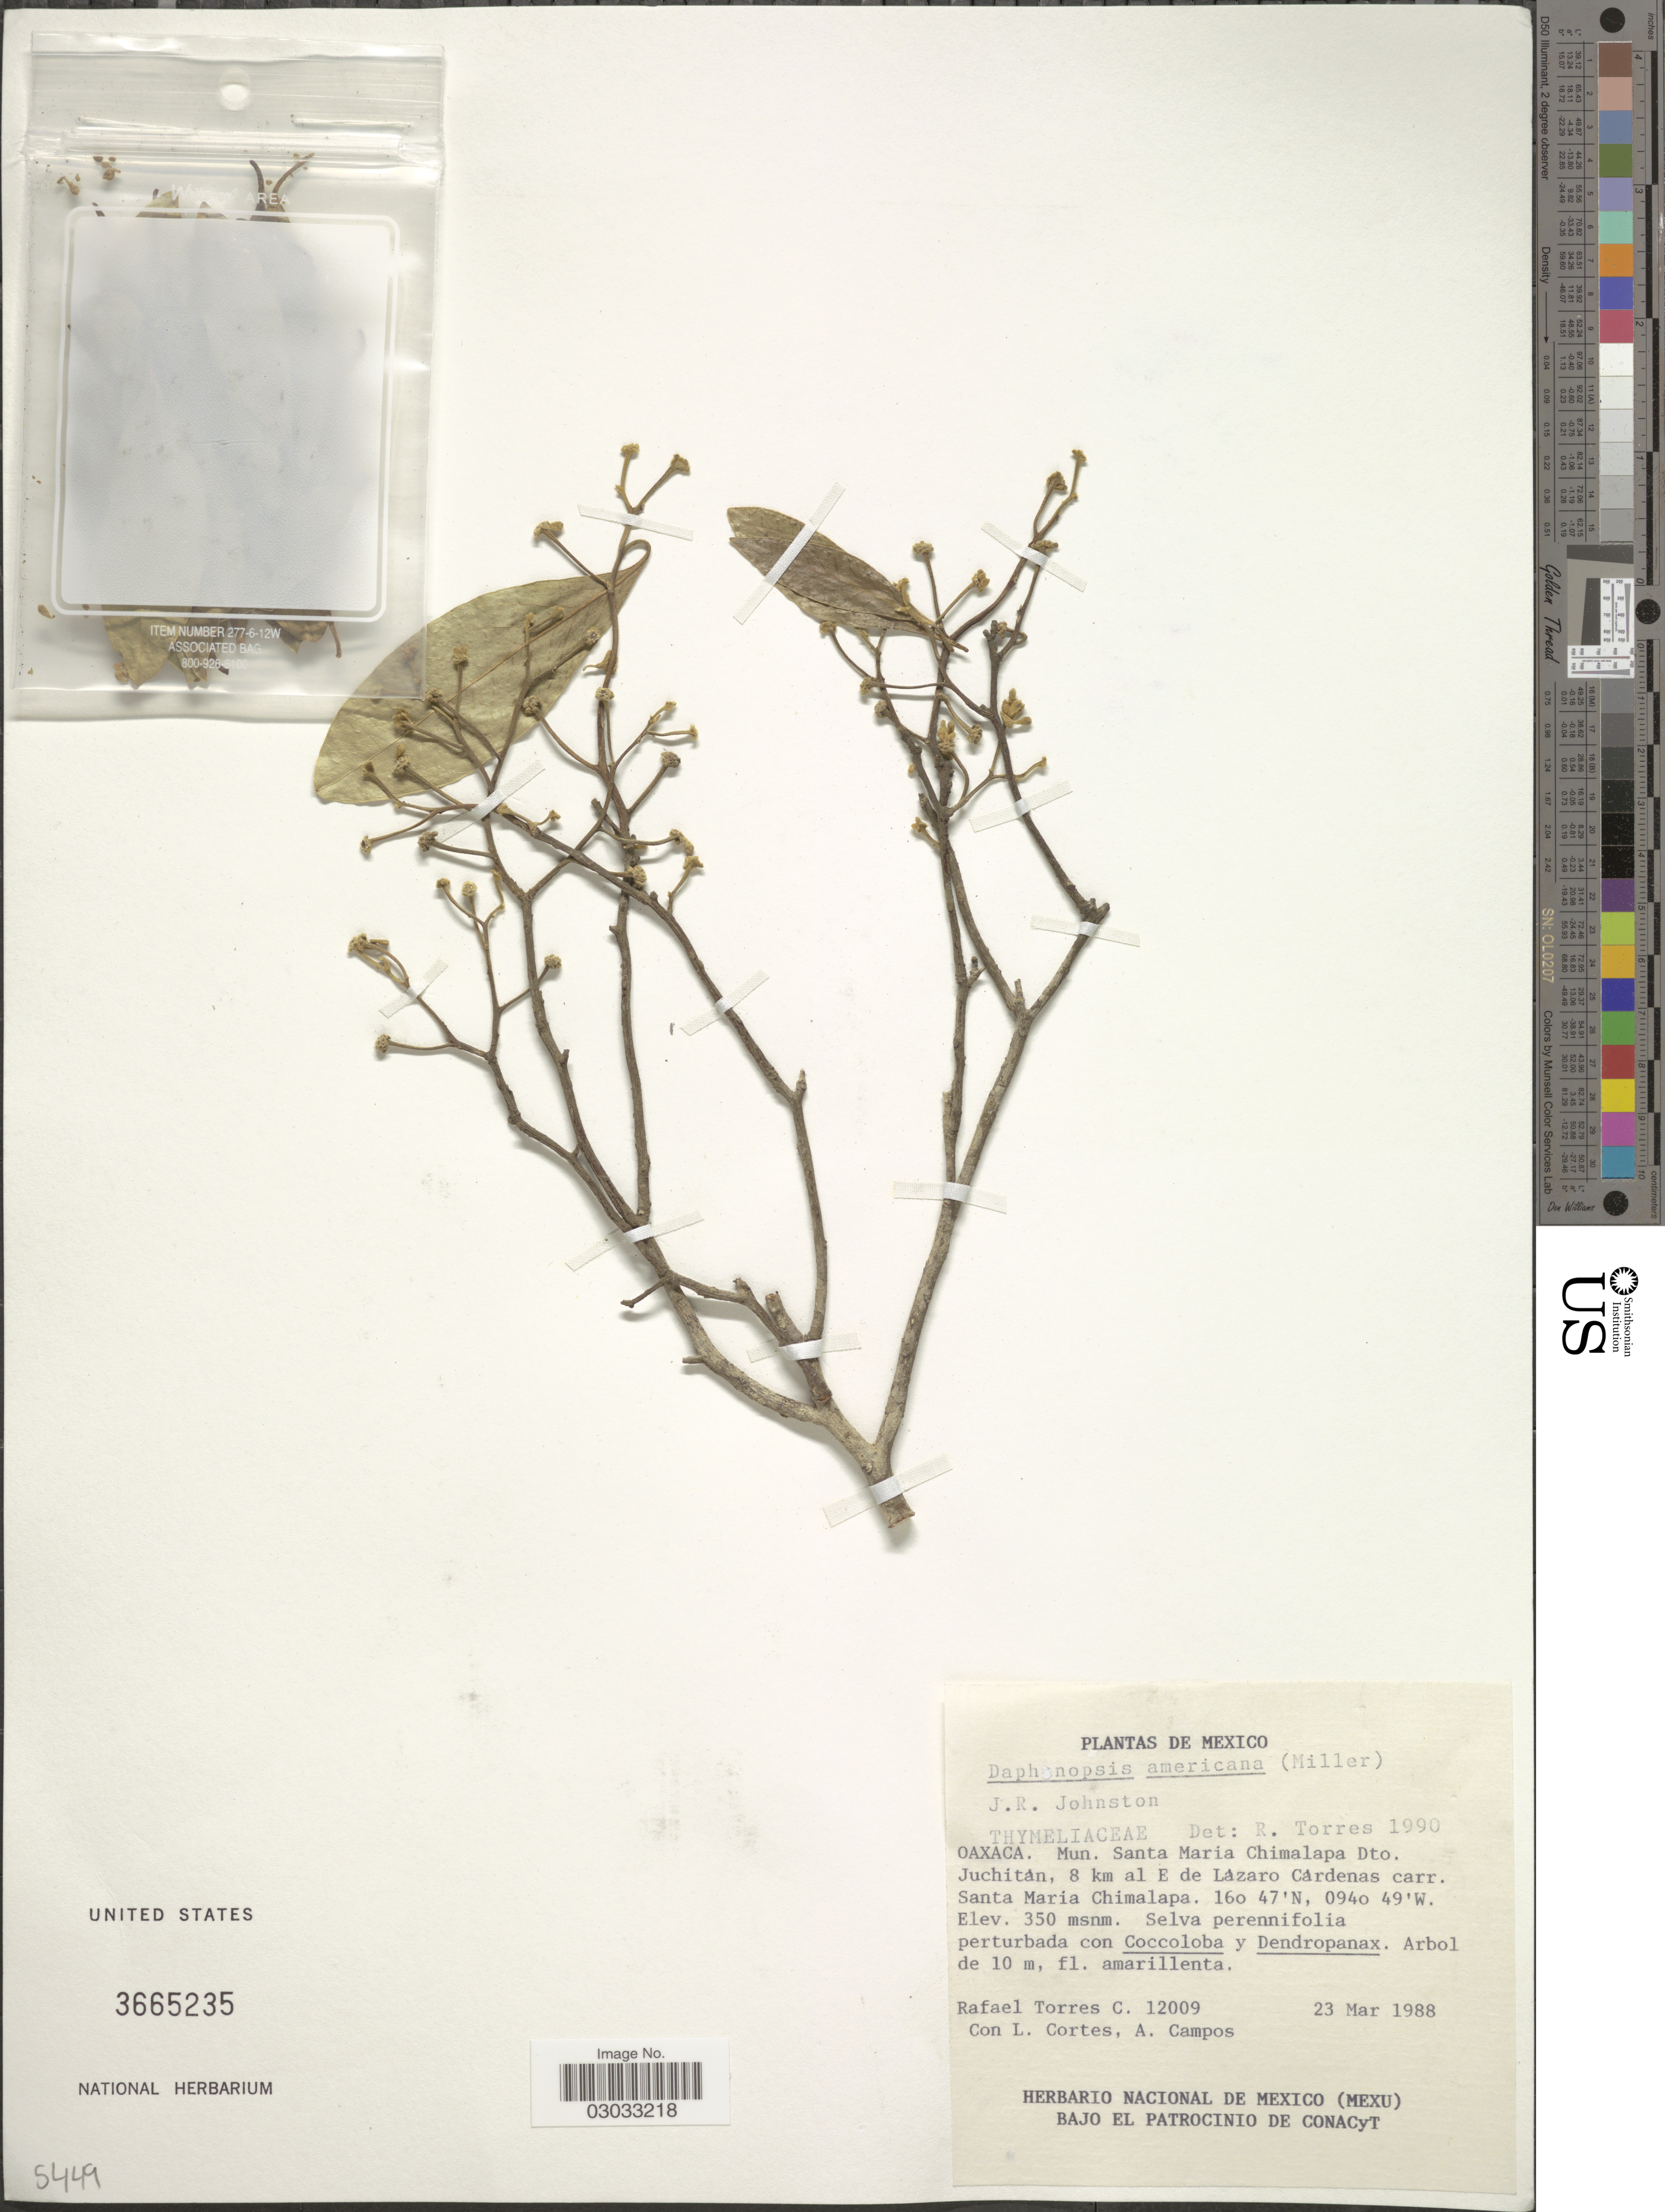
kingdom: Plantae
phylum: Tracheophyta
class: Magnoliopsida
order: Malvales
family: Thymelaeaceae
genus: Daphnopsis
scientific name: Daphnopsis americana subsp. americana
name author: (Mill.) J.R. Johnst.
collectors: R. Torres C., L. Cortes & A. R. Campos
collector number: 12009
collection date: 1988-03-23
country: Mexico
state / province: Oaxaca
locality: Mun. Santa Maria Chimalapa Dto. Juchitan, 8 km al E de Lázaro Cárdenas carr. Santa Maria Chimalapa.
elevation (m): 350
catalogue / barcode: US 3665235